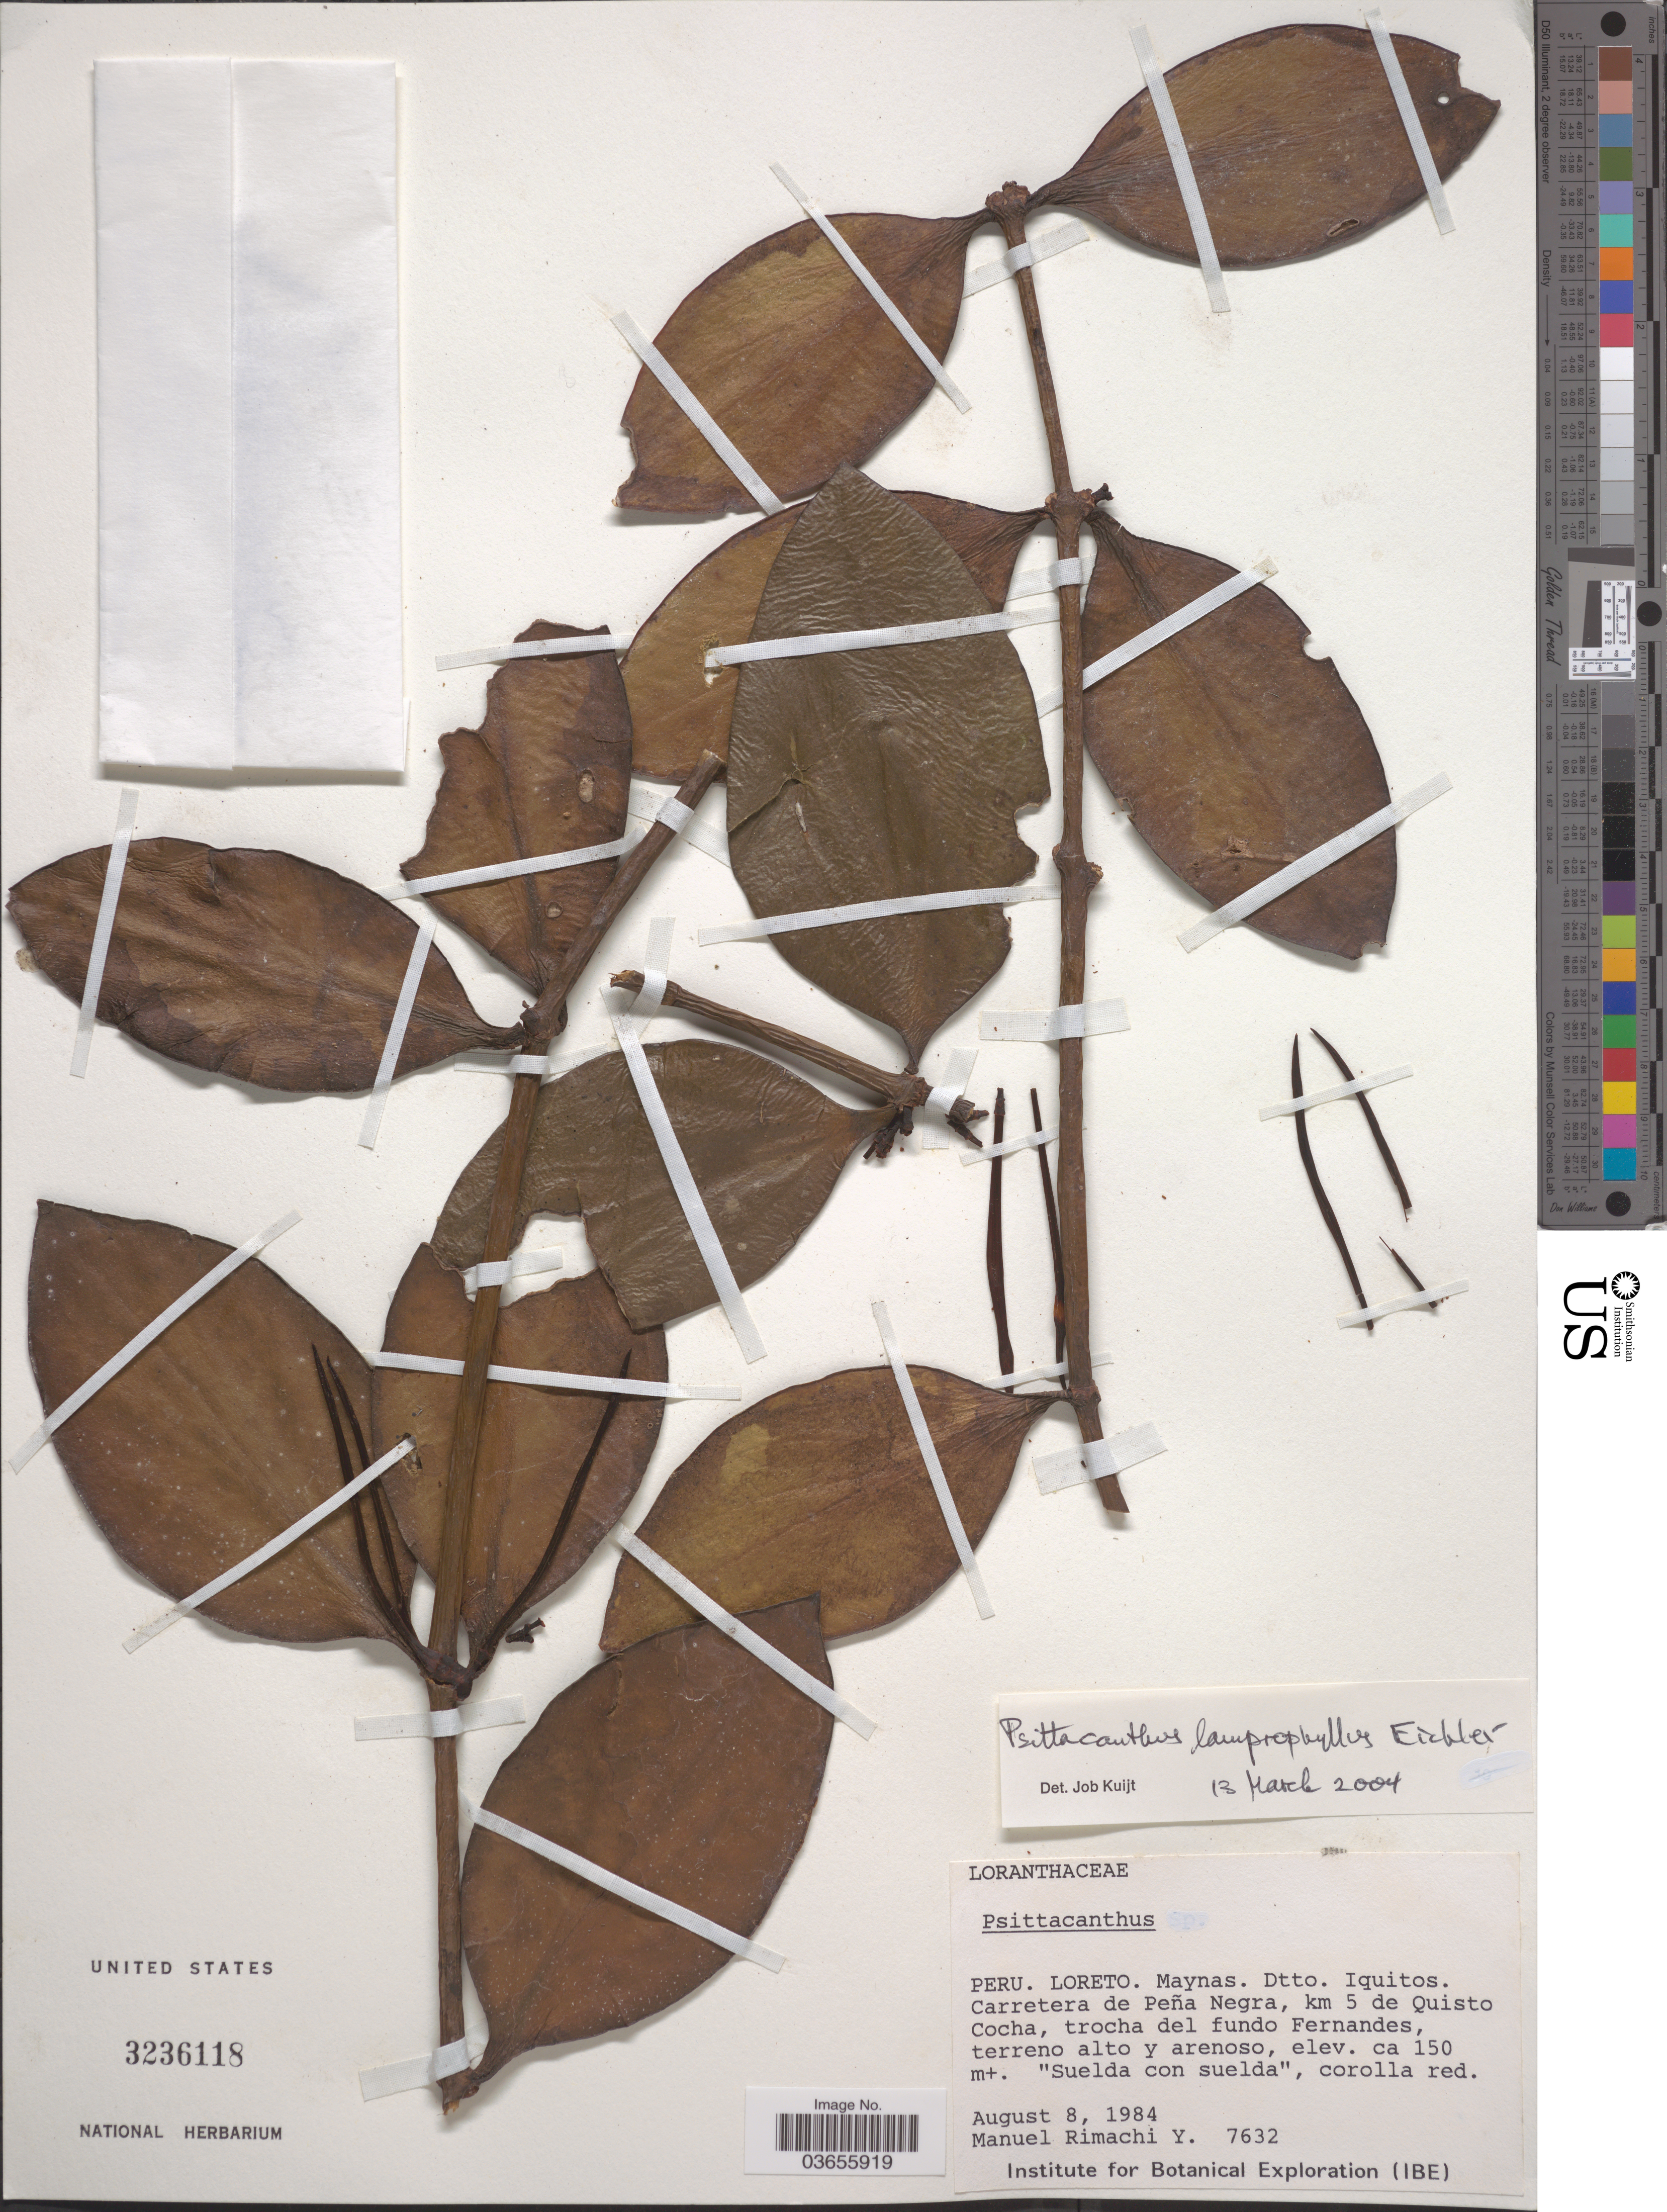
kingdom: Plantae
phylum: Tracheophyta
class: Magnoliopsida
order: Santalales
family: Loranthaceae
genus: Psittacanthus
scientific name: Psittacanthus lamprophyllus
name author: Eichler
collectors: M. Rimachi Y.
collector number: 7632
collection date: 1984-08-08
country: Peru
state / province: Loreto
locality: Maynas. Dtto. Iquitos. Carretera de Peña Negra, km 5 de Quisto Cocha, trocha del fundo Fernandes, terreno alto y arenoso.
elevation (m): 150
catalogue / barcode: US 3236118